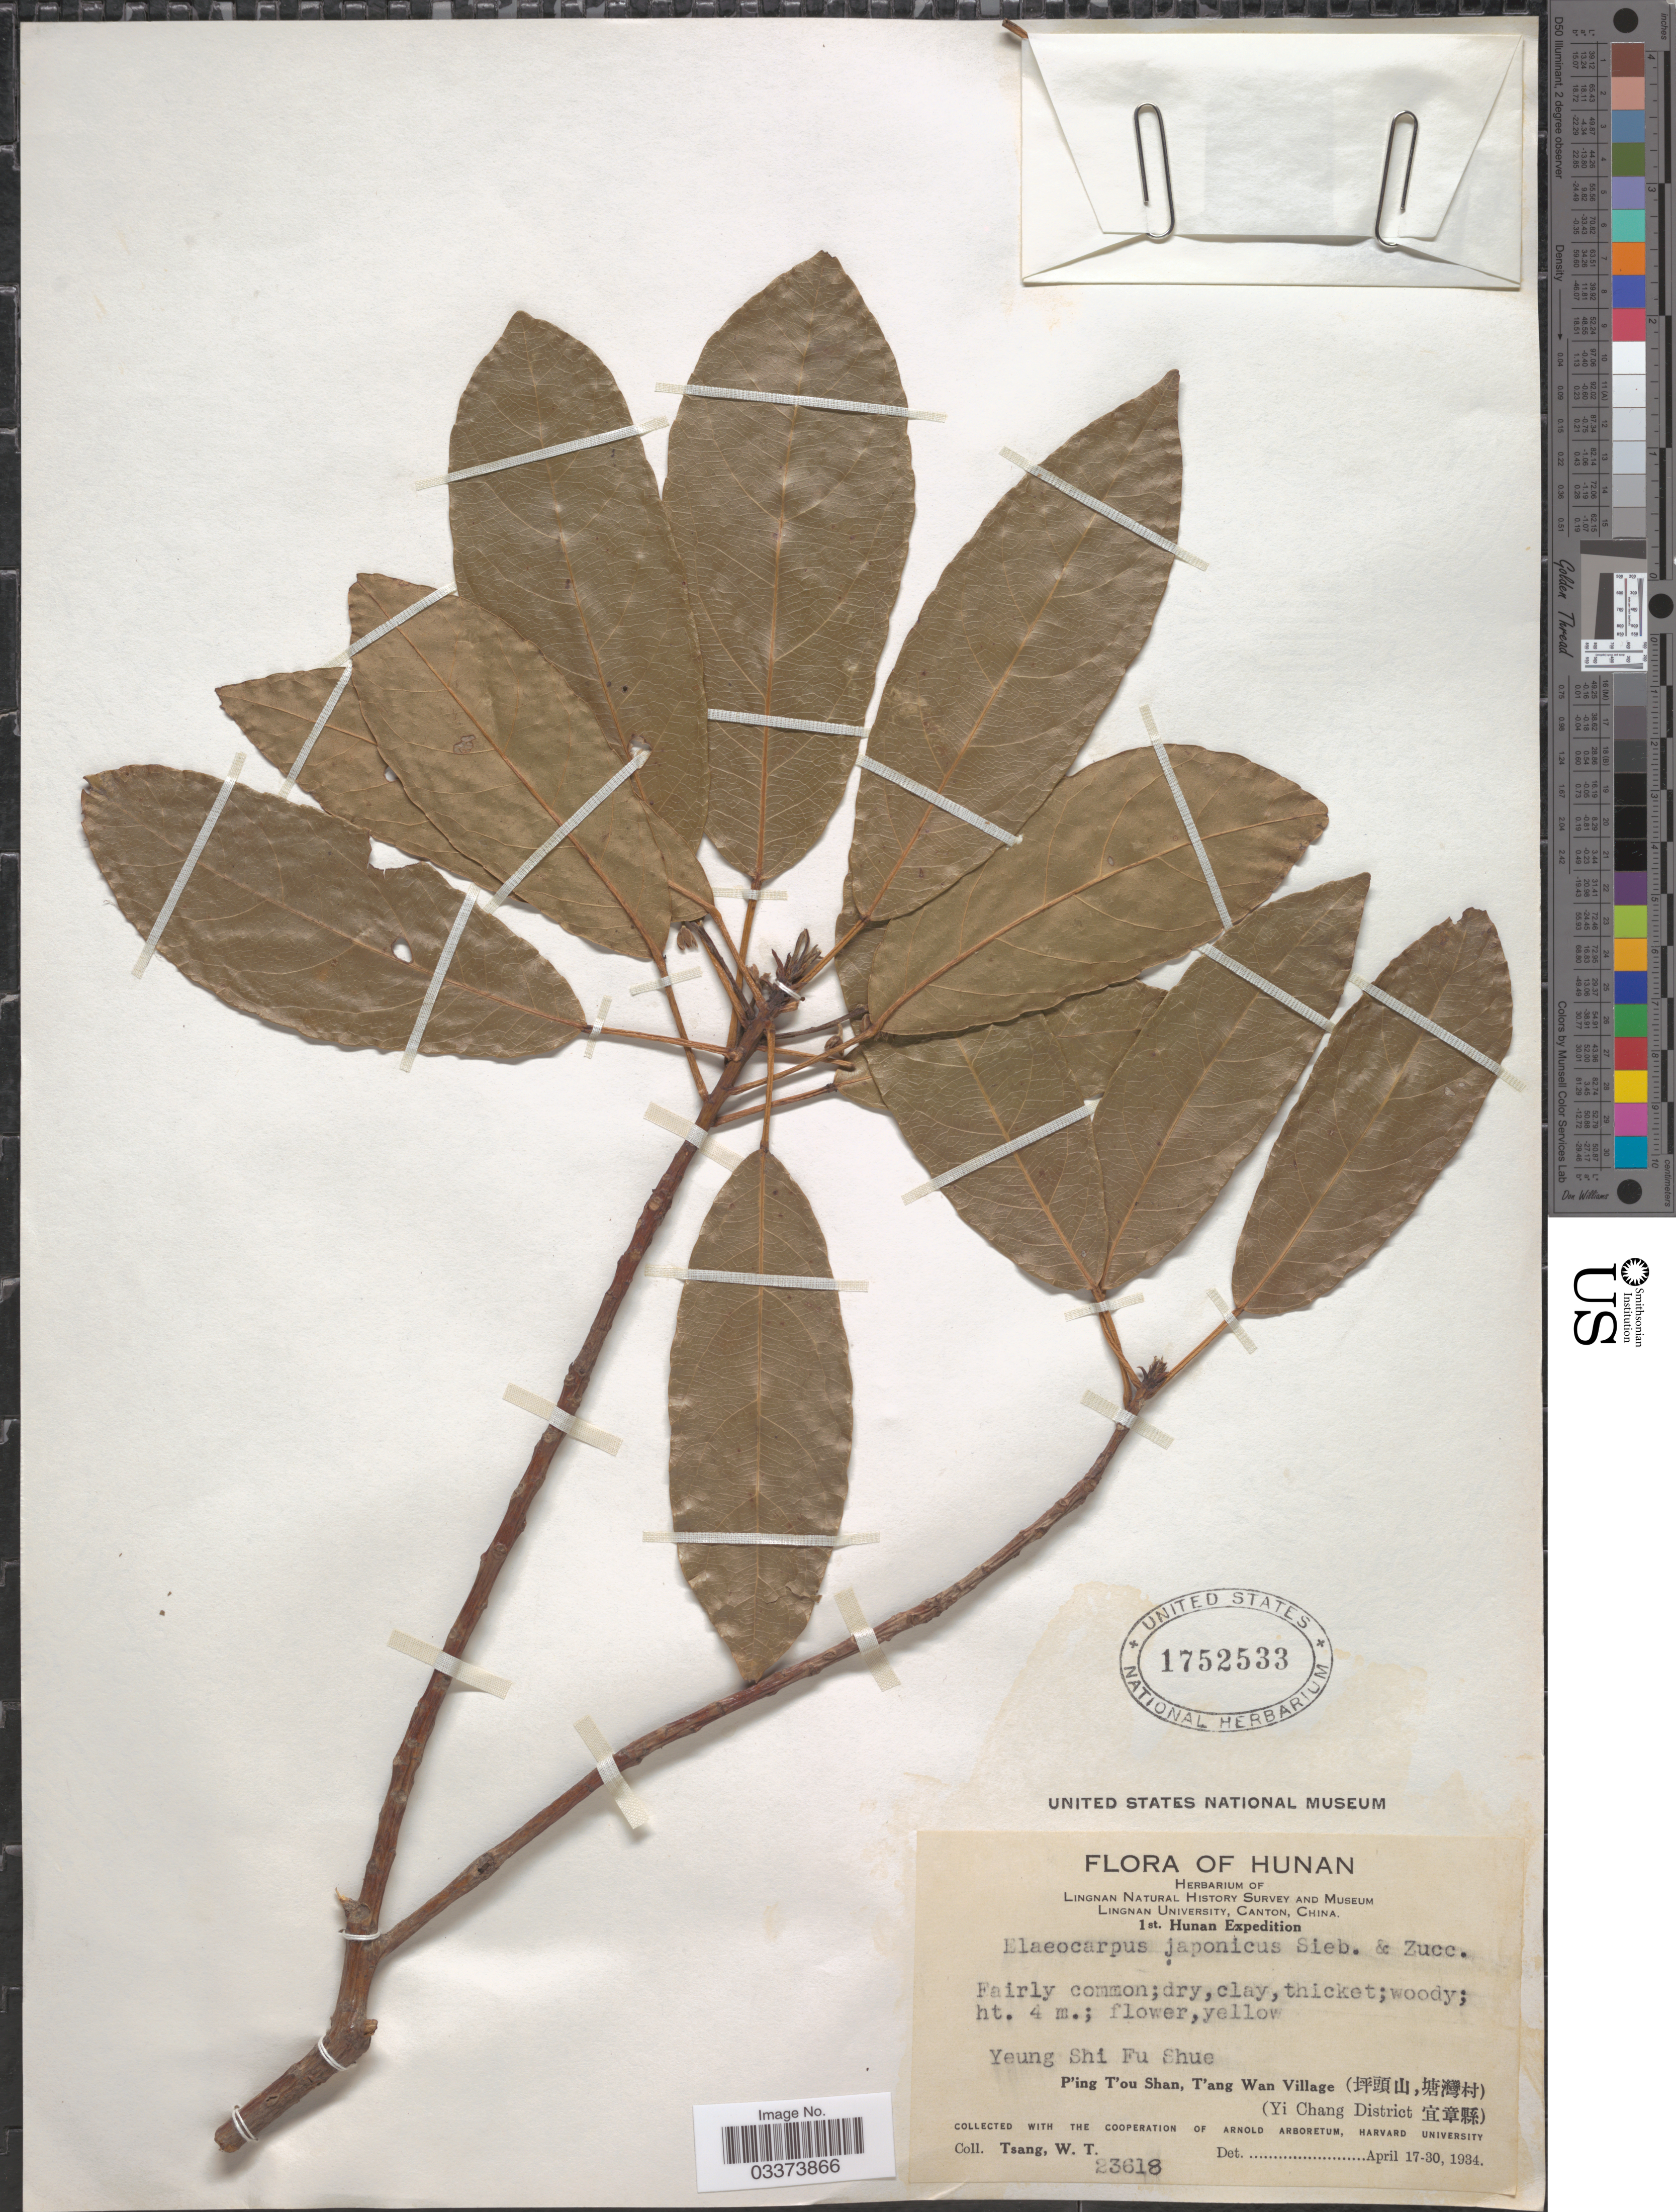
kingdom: Plantae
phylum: Tracheophyta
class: Magnoliopsida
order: Oxalidales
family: Elaeocarpaceae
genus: Elaeocarpus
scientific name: Elaeocarpus japonicus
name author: Siebold & Zucc.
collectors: W. T. Tsang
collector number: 23618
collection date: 1934-04-17/1934-04-30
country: China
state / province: Hunan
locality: Yeung Shi Fu Shue, P'ing T'ou Shan, T'ang Wan Village (X) (Yi Chang District X).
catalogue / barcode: US 1752533